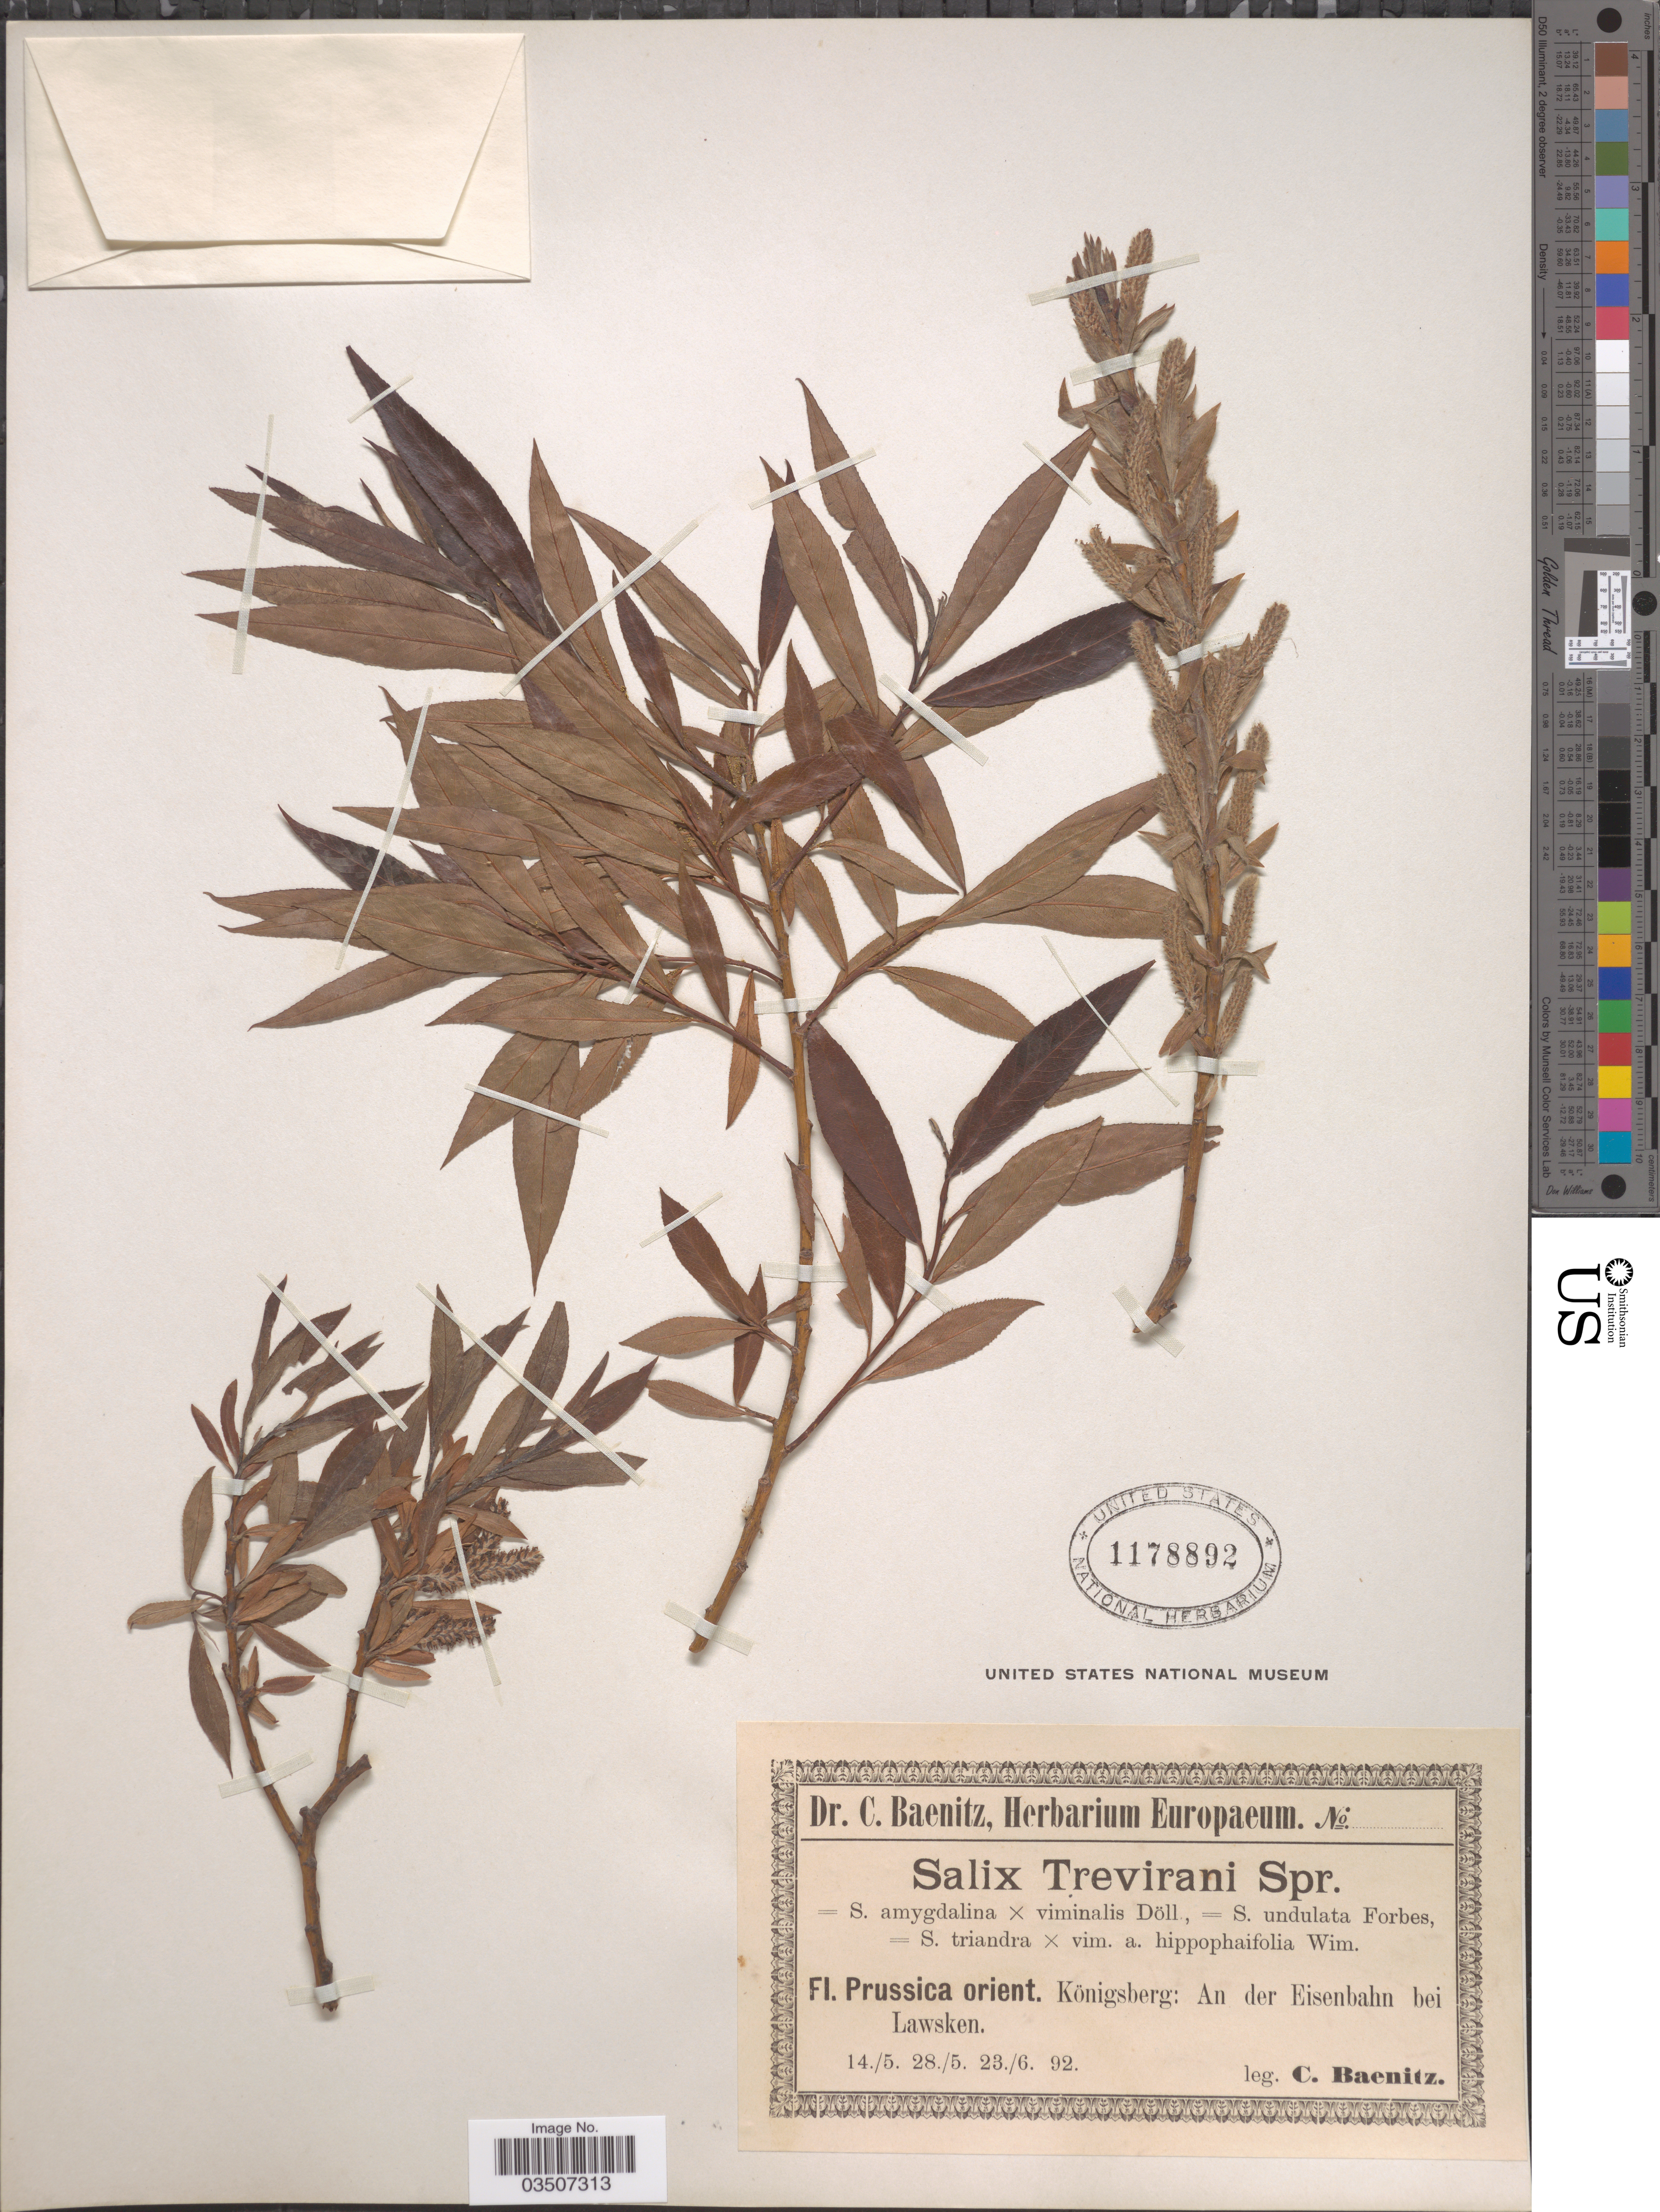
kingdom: Plantae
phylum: Tracheophyta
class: Magnoliopsida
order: Malpighiales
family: Salicaceae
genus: Salix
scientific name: Salix trevirani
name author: Spreng.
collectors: C. G. Baenitz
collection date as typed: Transcribed d/m/y: 14/5/92 to 23/6/92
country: Russian Federation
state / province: Kaliningrad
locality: Prussica orient. Königsberg: An der Eisenbahn bei Lawsken.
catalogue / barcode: US 1178892